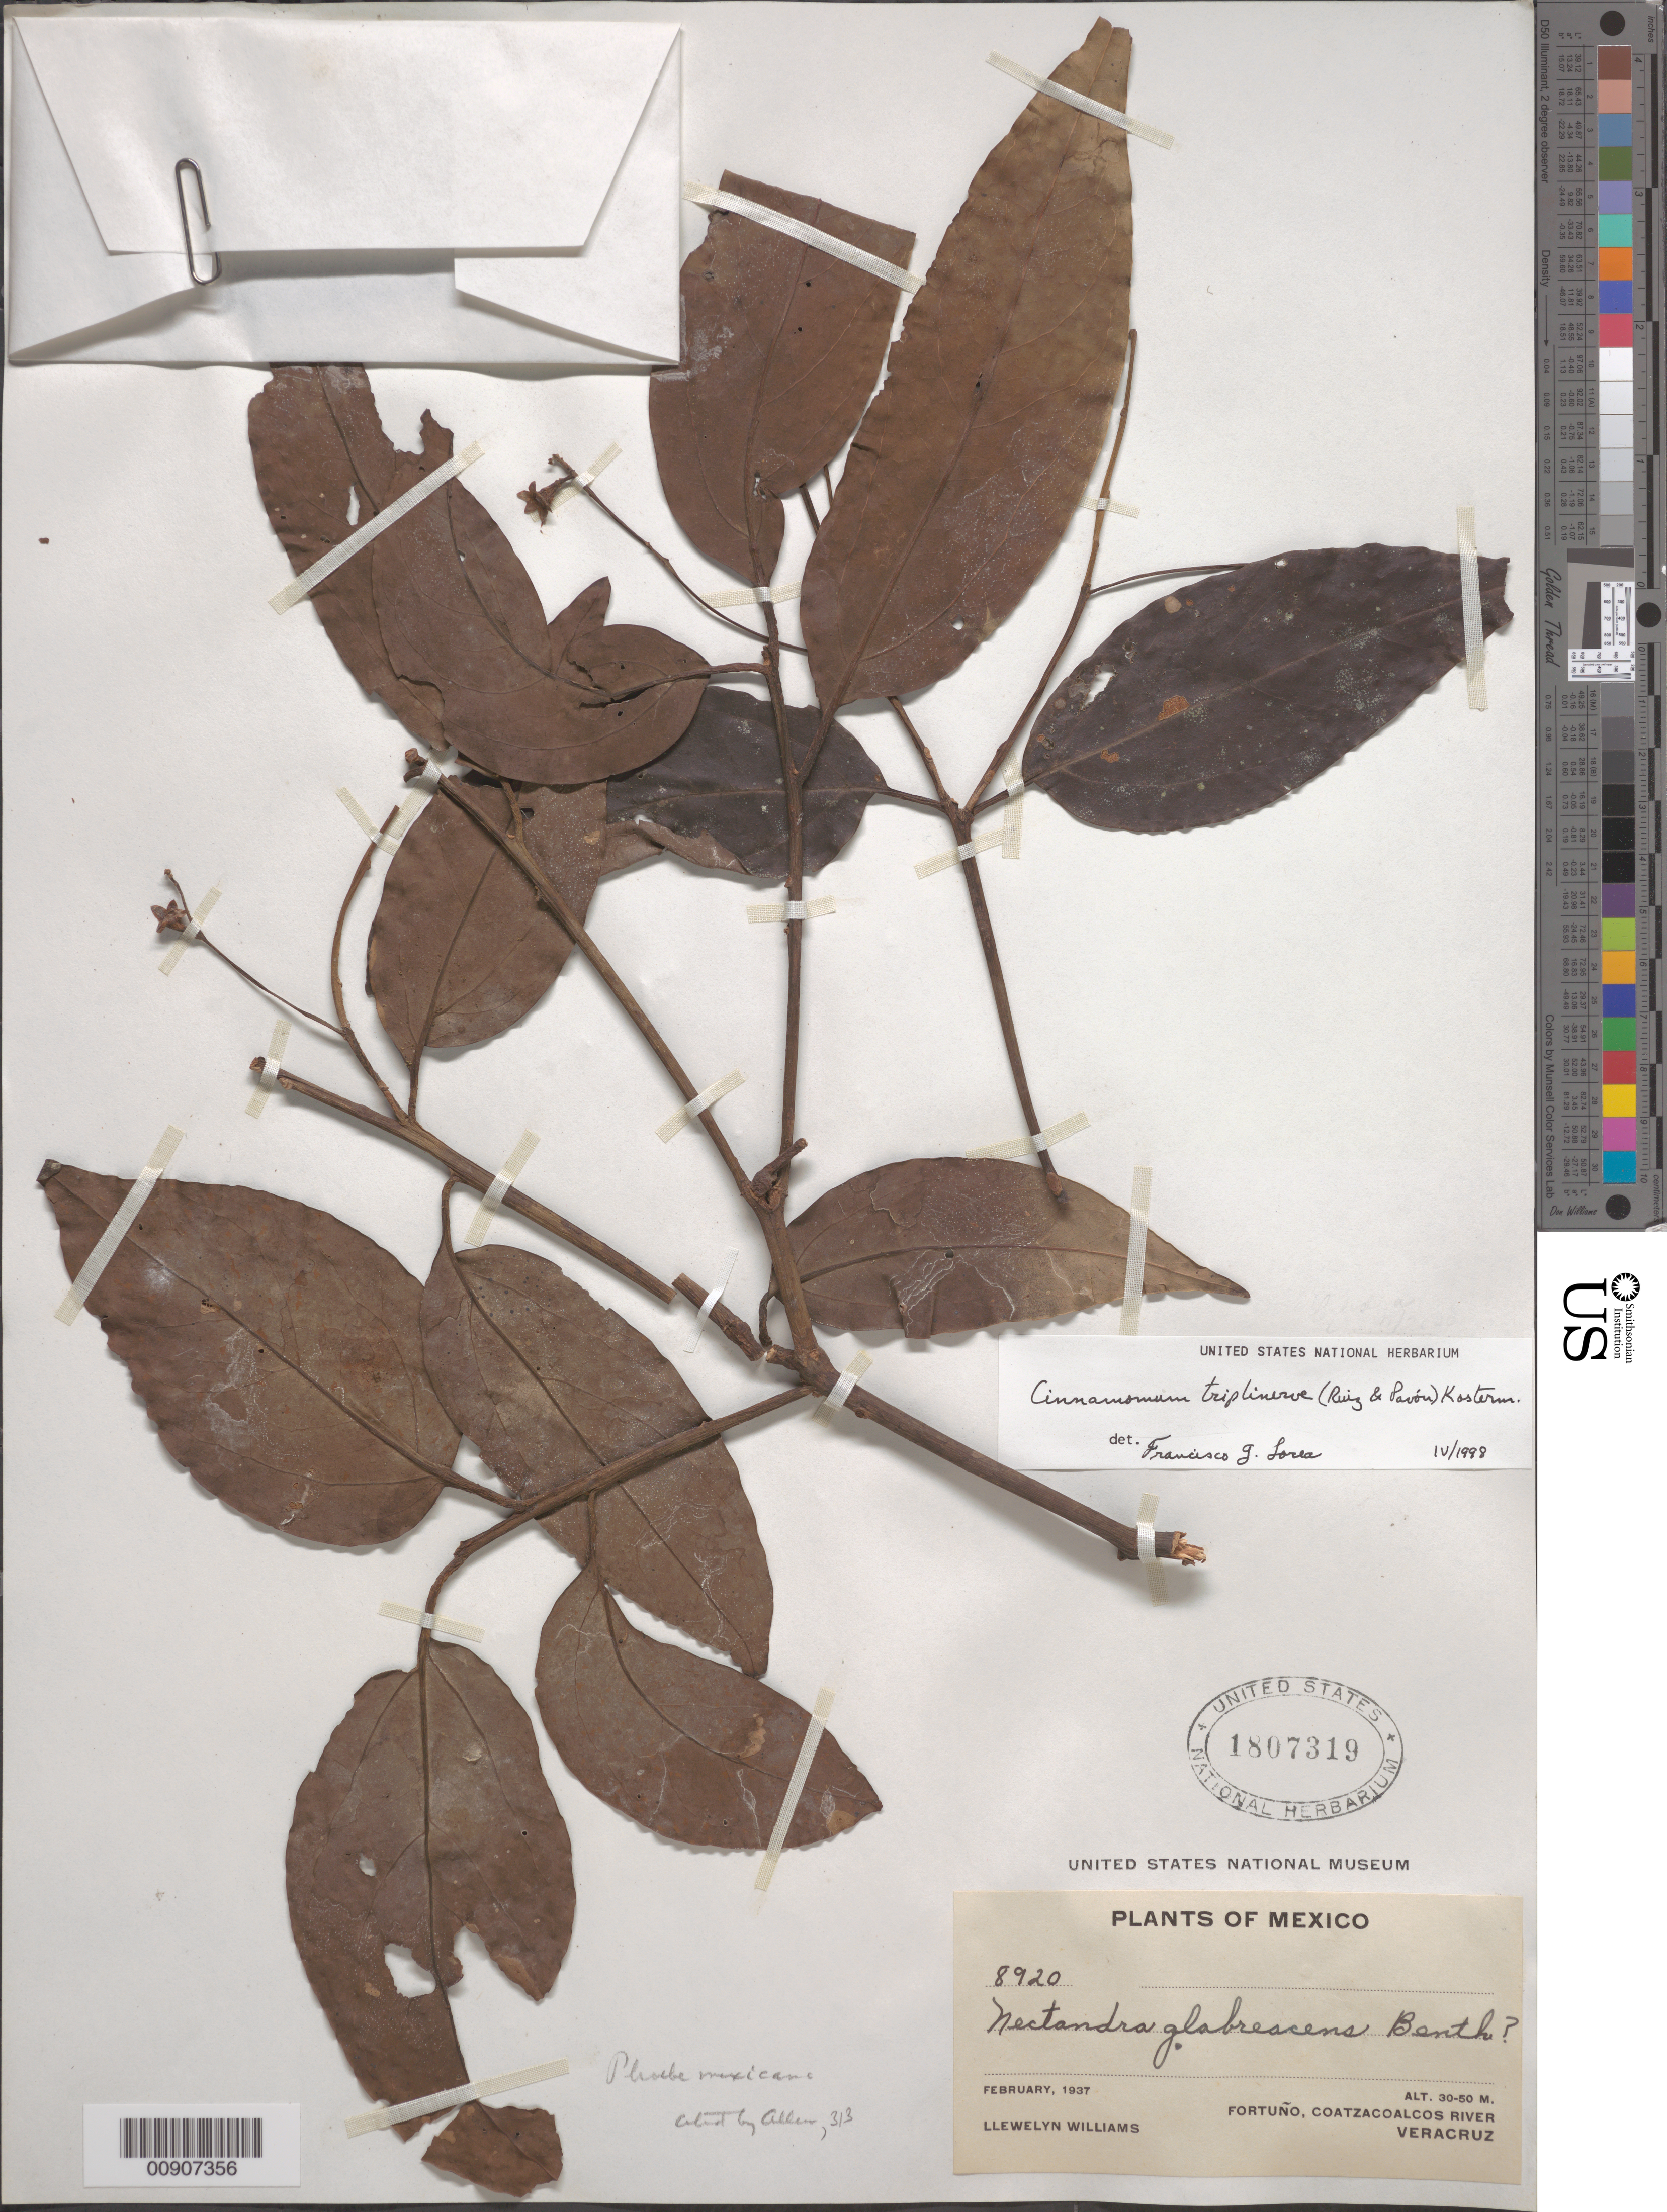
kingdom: Plantae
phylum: Tracheophyta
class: Magnoliopsida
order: Laurales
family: Lauraceae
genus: Cinnamomum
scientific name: Cinnamomum triplinerve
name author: (Ruiz & Pav.) Kosterm.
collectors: L. Williams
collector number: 8920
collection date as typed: Feb 1937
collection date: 1937-02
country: Mexico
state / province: Veracruz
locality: Fortuño, Coatzacoalcos River, Veracruz.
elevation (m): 50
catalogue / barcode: US 1807319